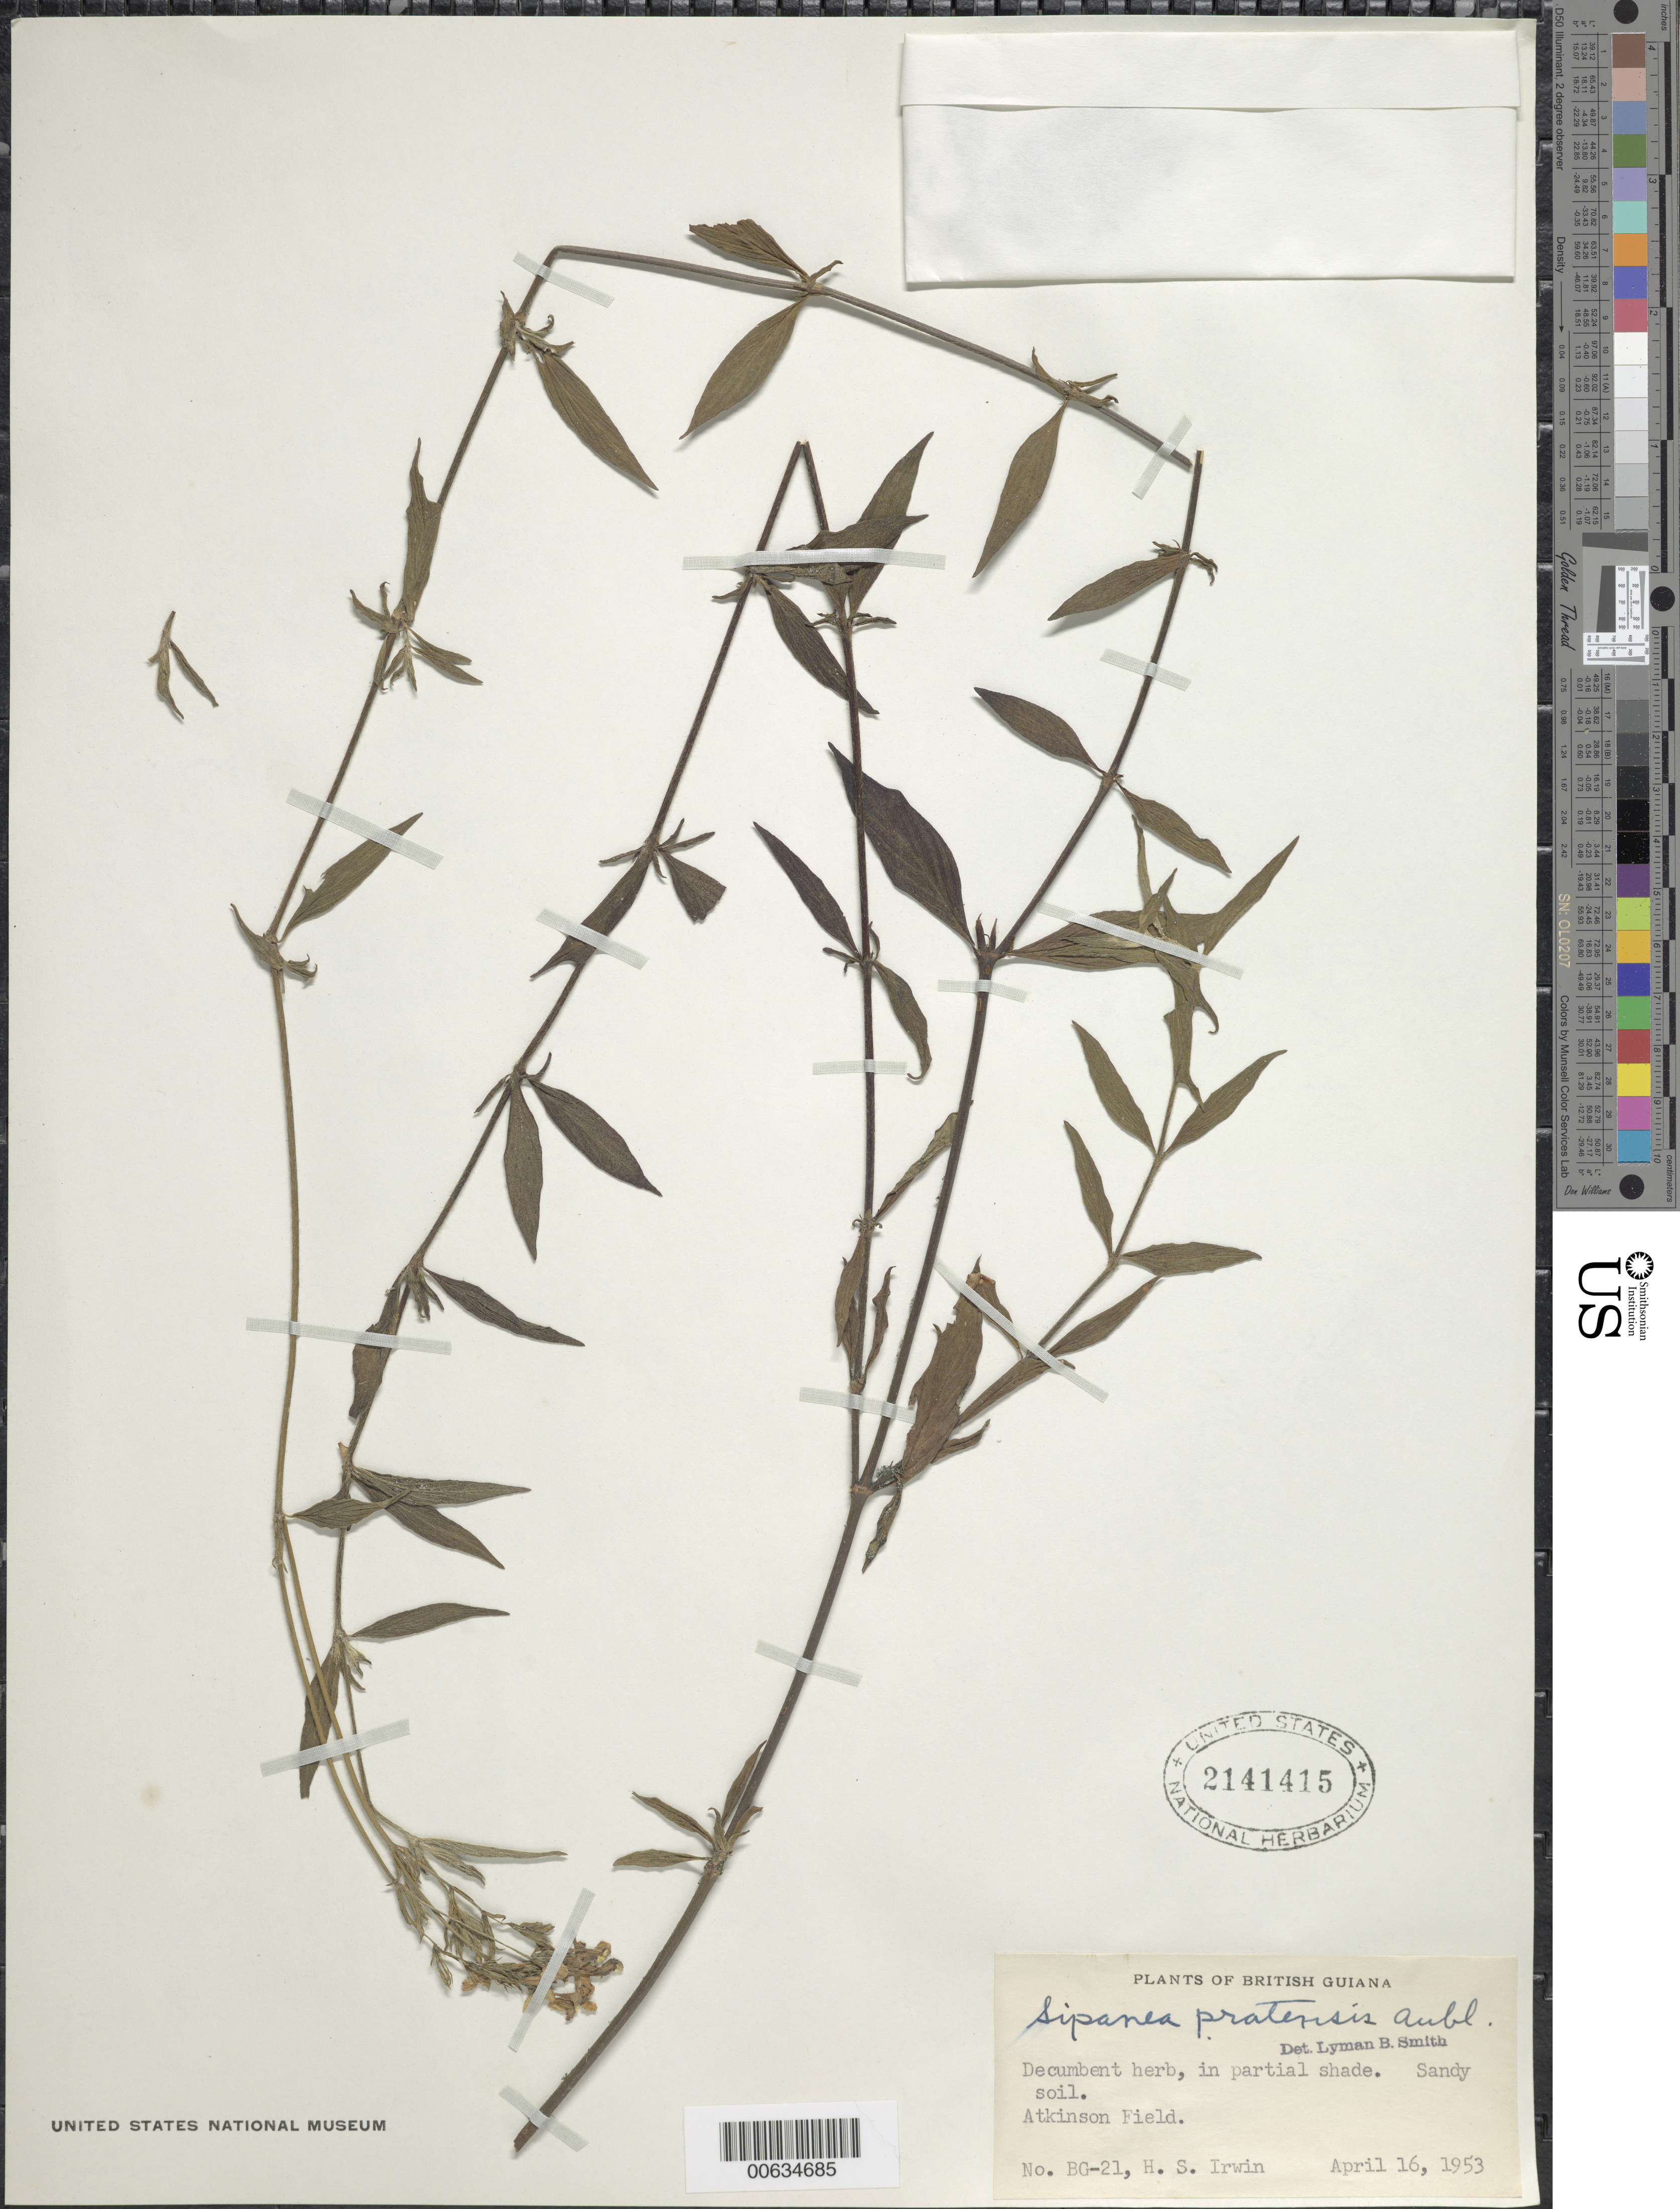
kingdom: Plantae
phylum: Tracheophyta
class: Magnoliopsida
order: Gentianales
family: Rubiaceae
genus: Sipanea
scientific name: Sipanea pratensis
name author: Aubl.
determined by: Smith, Lyman B., (US), NMNH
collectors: H. Irwin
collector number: BG 21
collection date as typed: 16-Apr-54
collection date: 1954-04-16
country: Guyana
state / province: Demerara-Mahaica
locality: Atkinson Field, 20 mi. S of Georgetown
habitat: Partial shade, sandy soil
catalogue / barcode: US 2141415